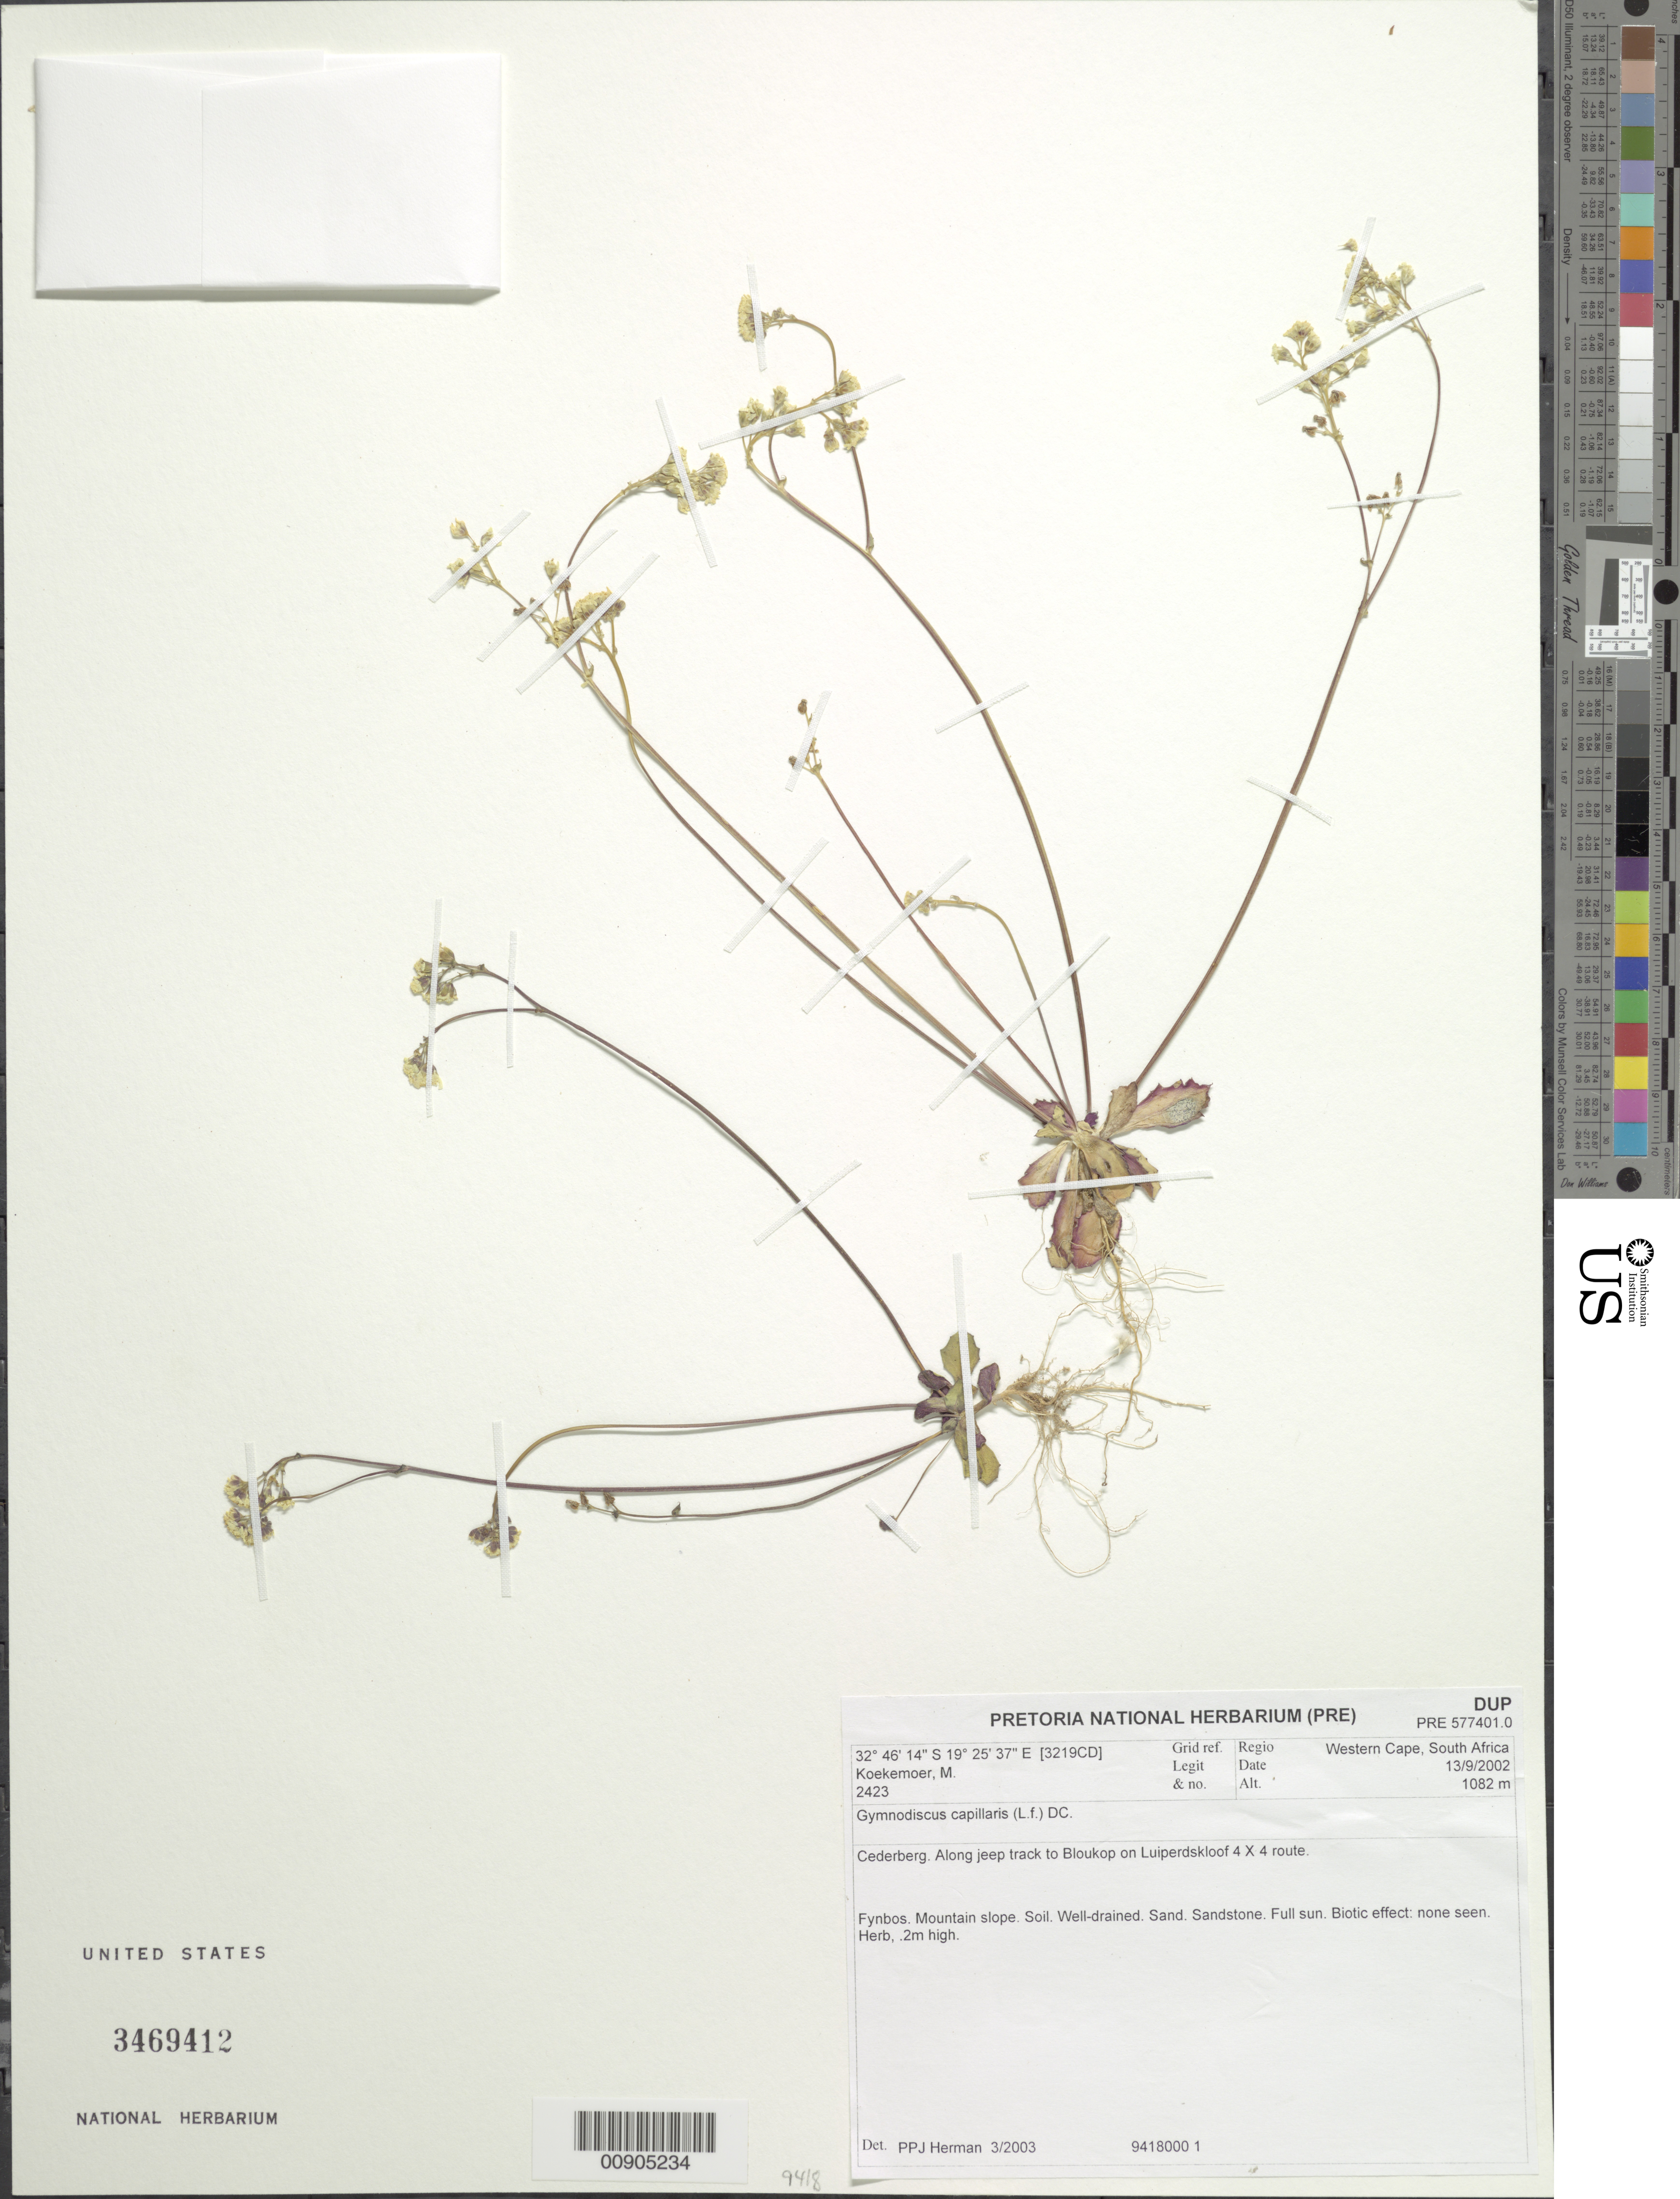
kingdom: Plantae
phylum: Tracheophyta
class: Magnoliopsida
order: Asterales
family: Asteraceae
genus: Gymnodiscus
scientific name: Gymnodiscus capillaris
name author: (L. f.) DC.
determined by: Herman, P. P. J.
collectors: M. Koekemoer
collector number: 2423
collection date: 2002-09-13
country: South Africa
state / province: Western Cape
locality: Cederberg, track to Bloukop on Luiperdskloof route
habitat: Fynbos, mountain slope, rocky soil, well-drained, sandstone, full sun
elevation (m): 1082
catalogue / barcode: US 3469412